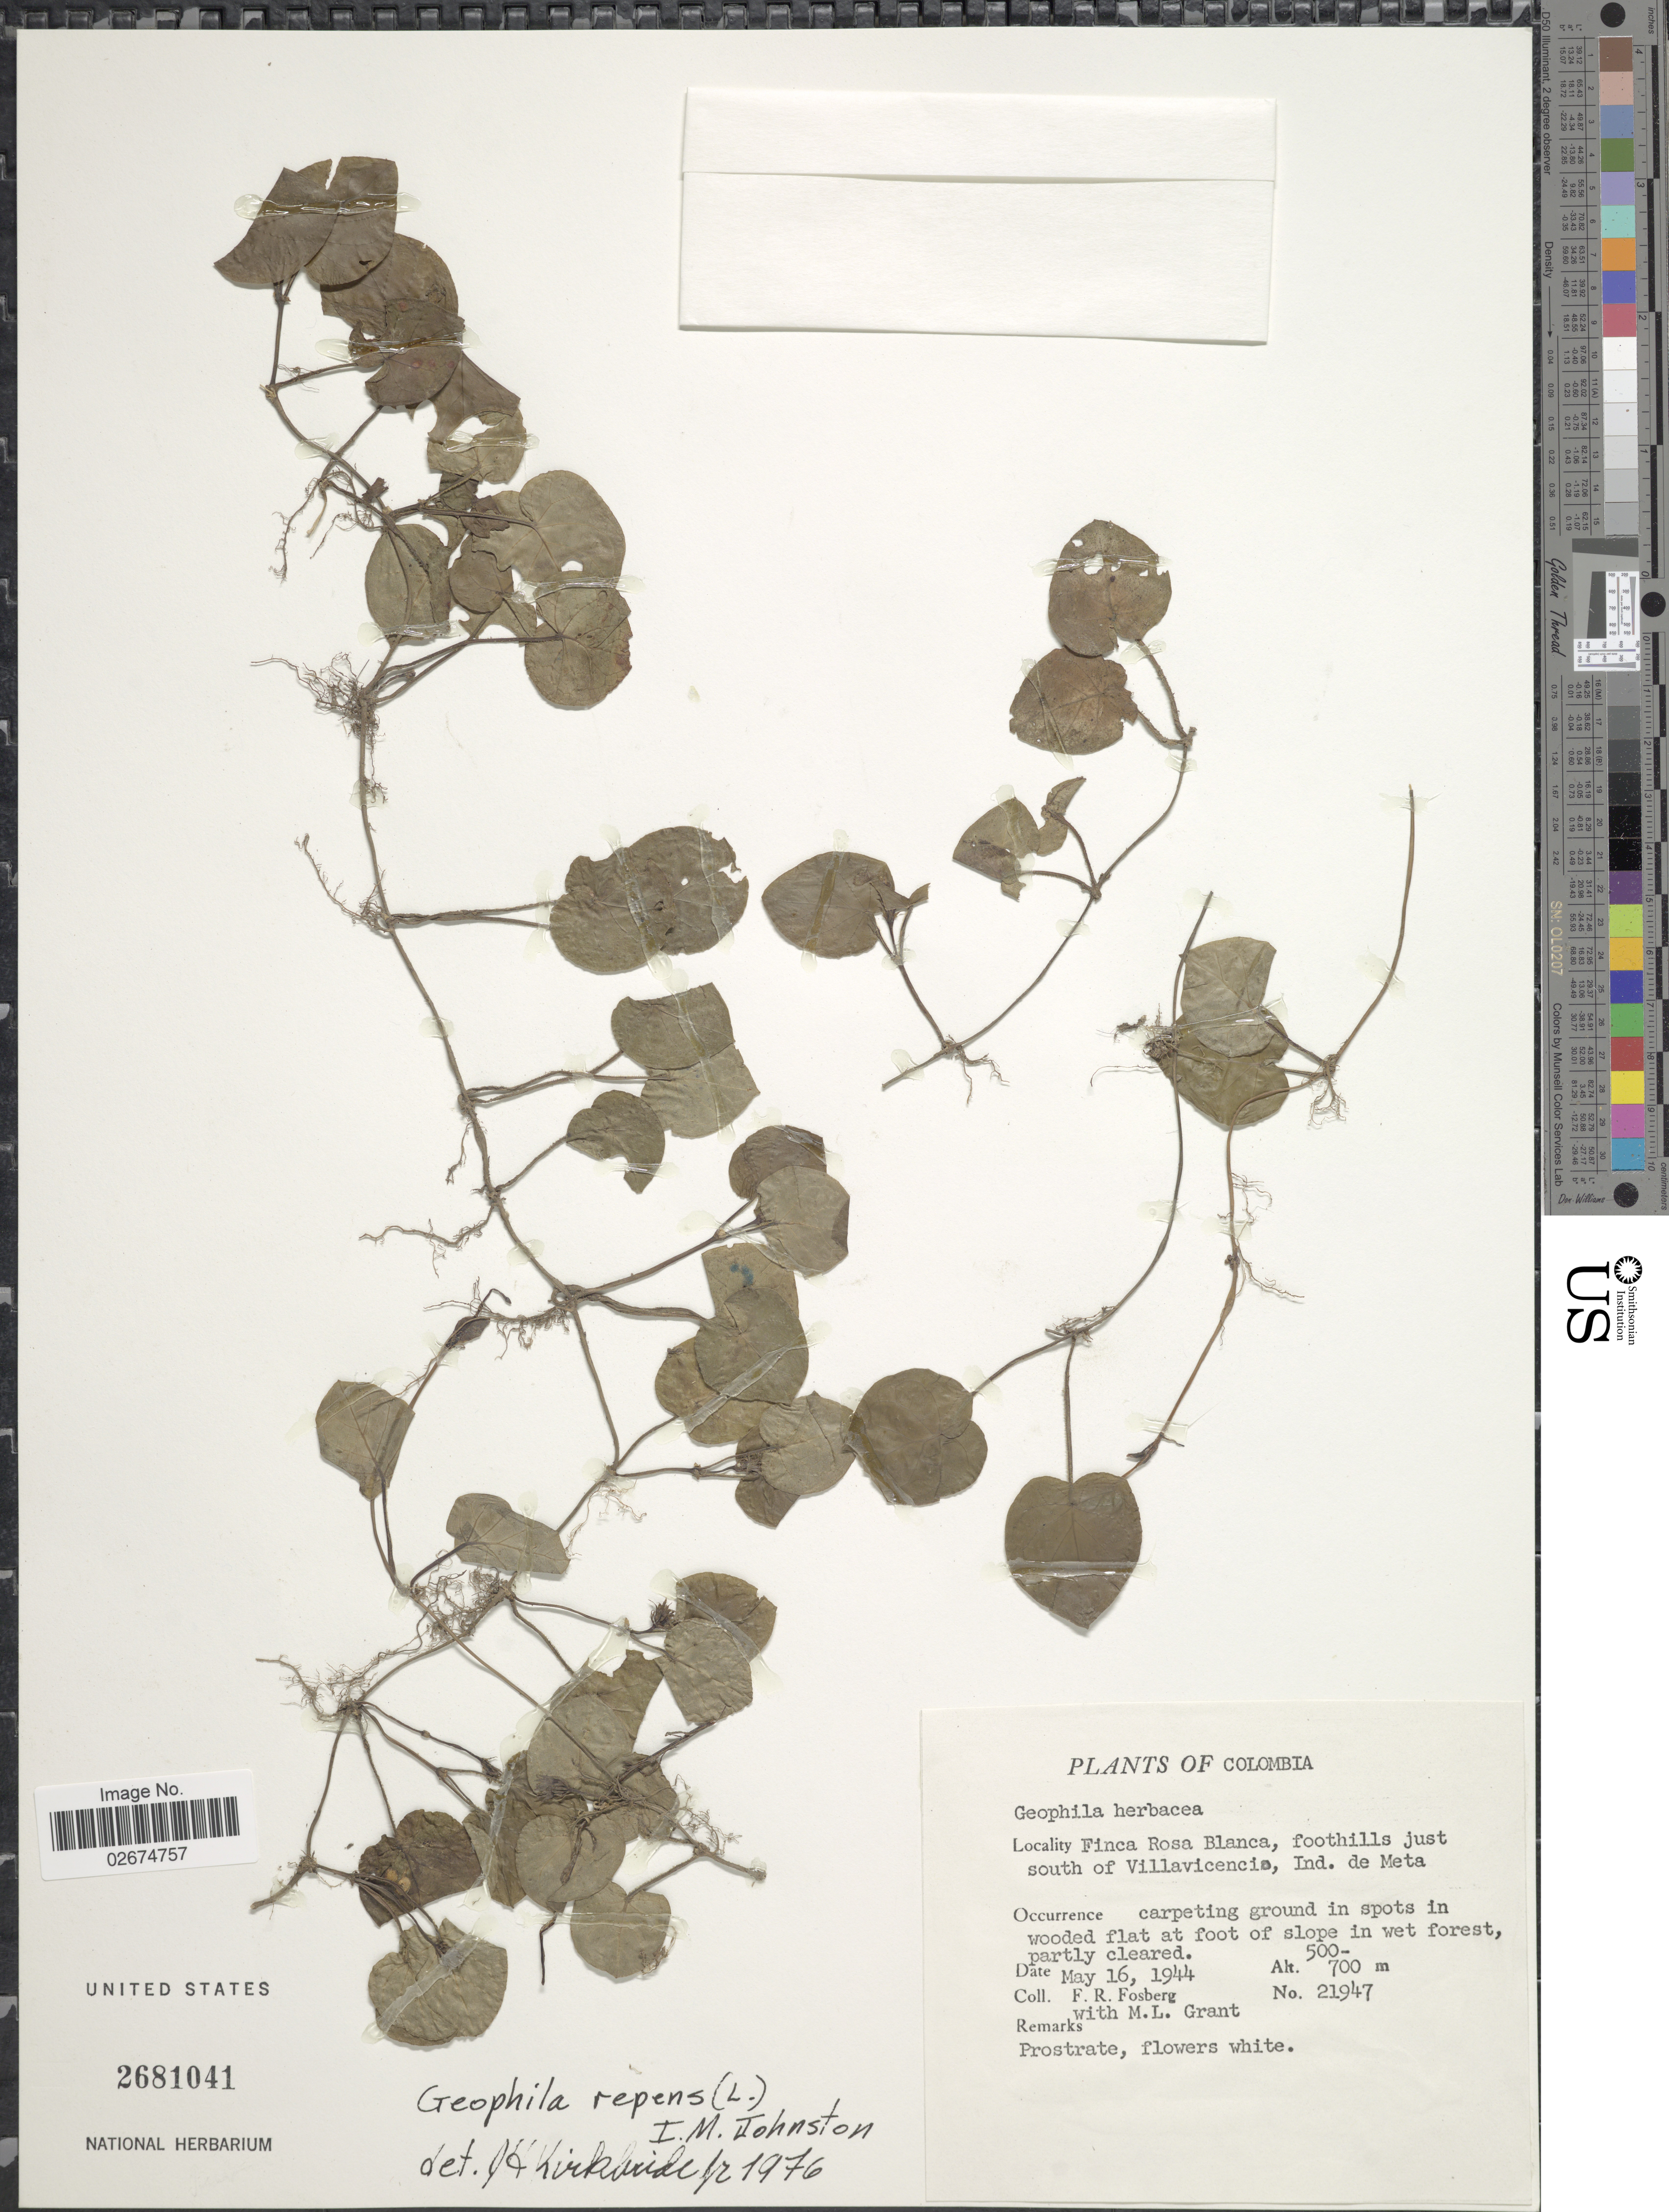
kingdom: Plantae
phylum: Tracheophyta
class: Magnoliopsida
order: Gentianales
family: Rubiaceae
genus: Carinta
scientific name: Carinta repens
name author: (L.) L.B. Sm. & Downs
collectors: F. R. Fosberg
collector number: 21947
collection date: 1944-05-16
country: Colombia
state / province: Meta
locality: Finca Rosa Blanca, foothills just south of Villavicencia, Ind. de Meta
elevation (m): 500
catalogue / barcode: US 2681041